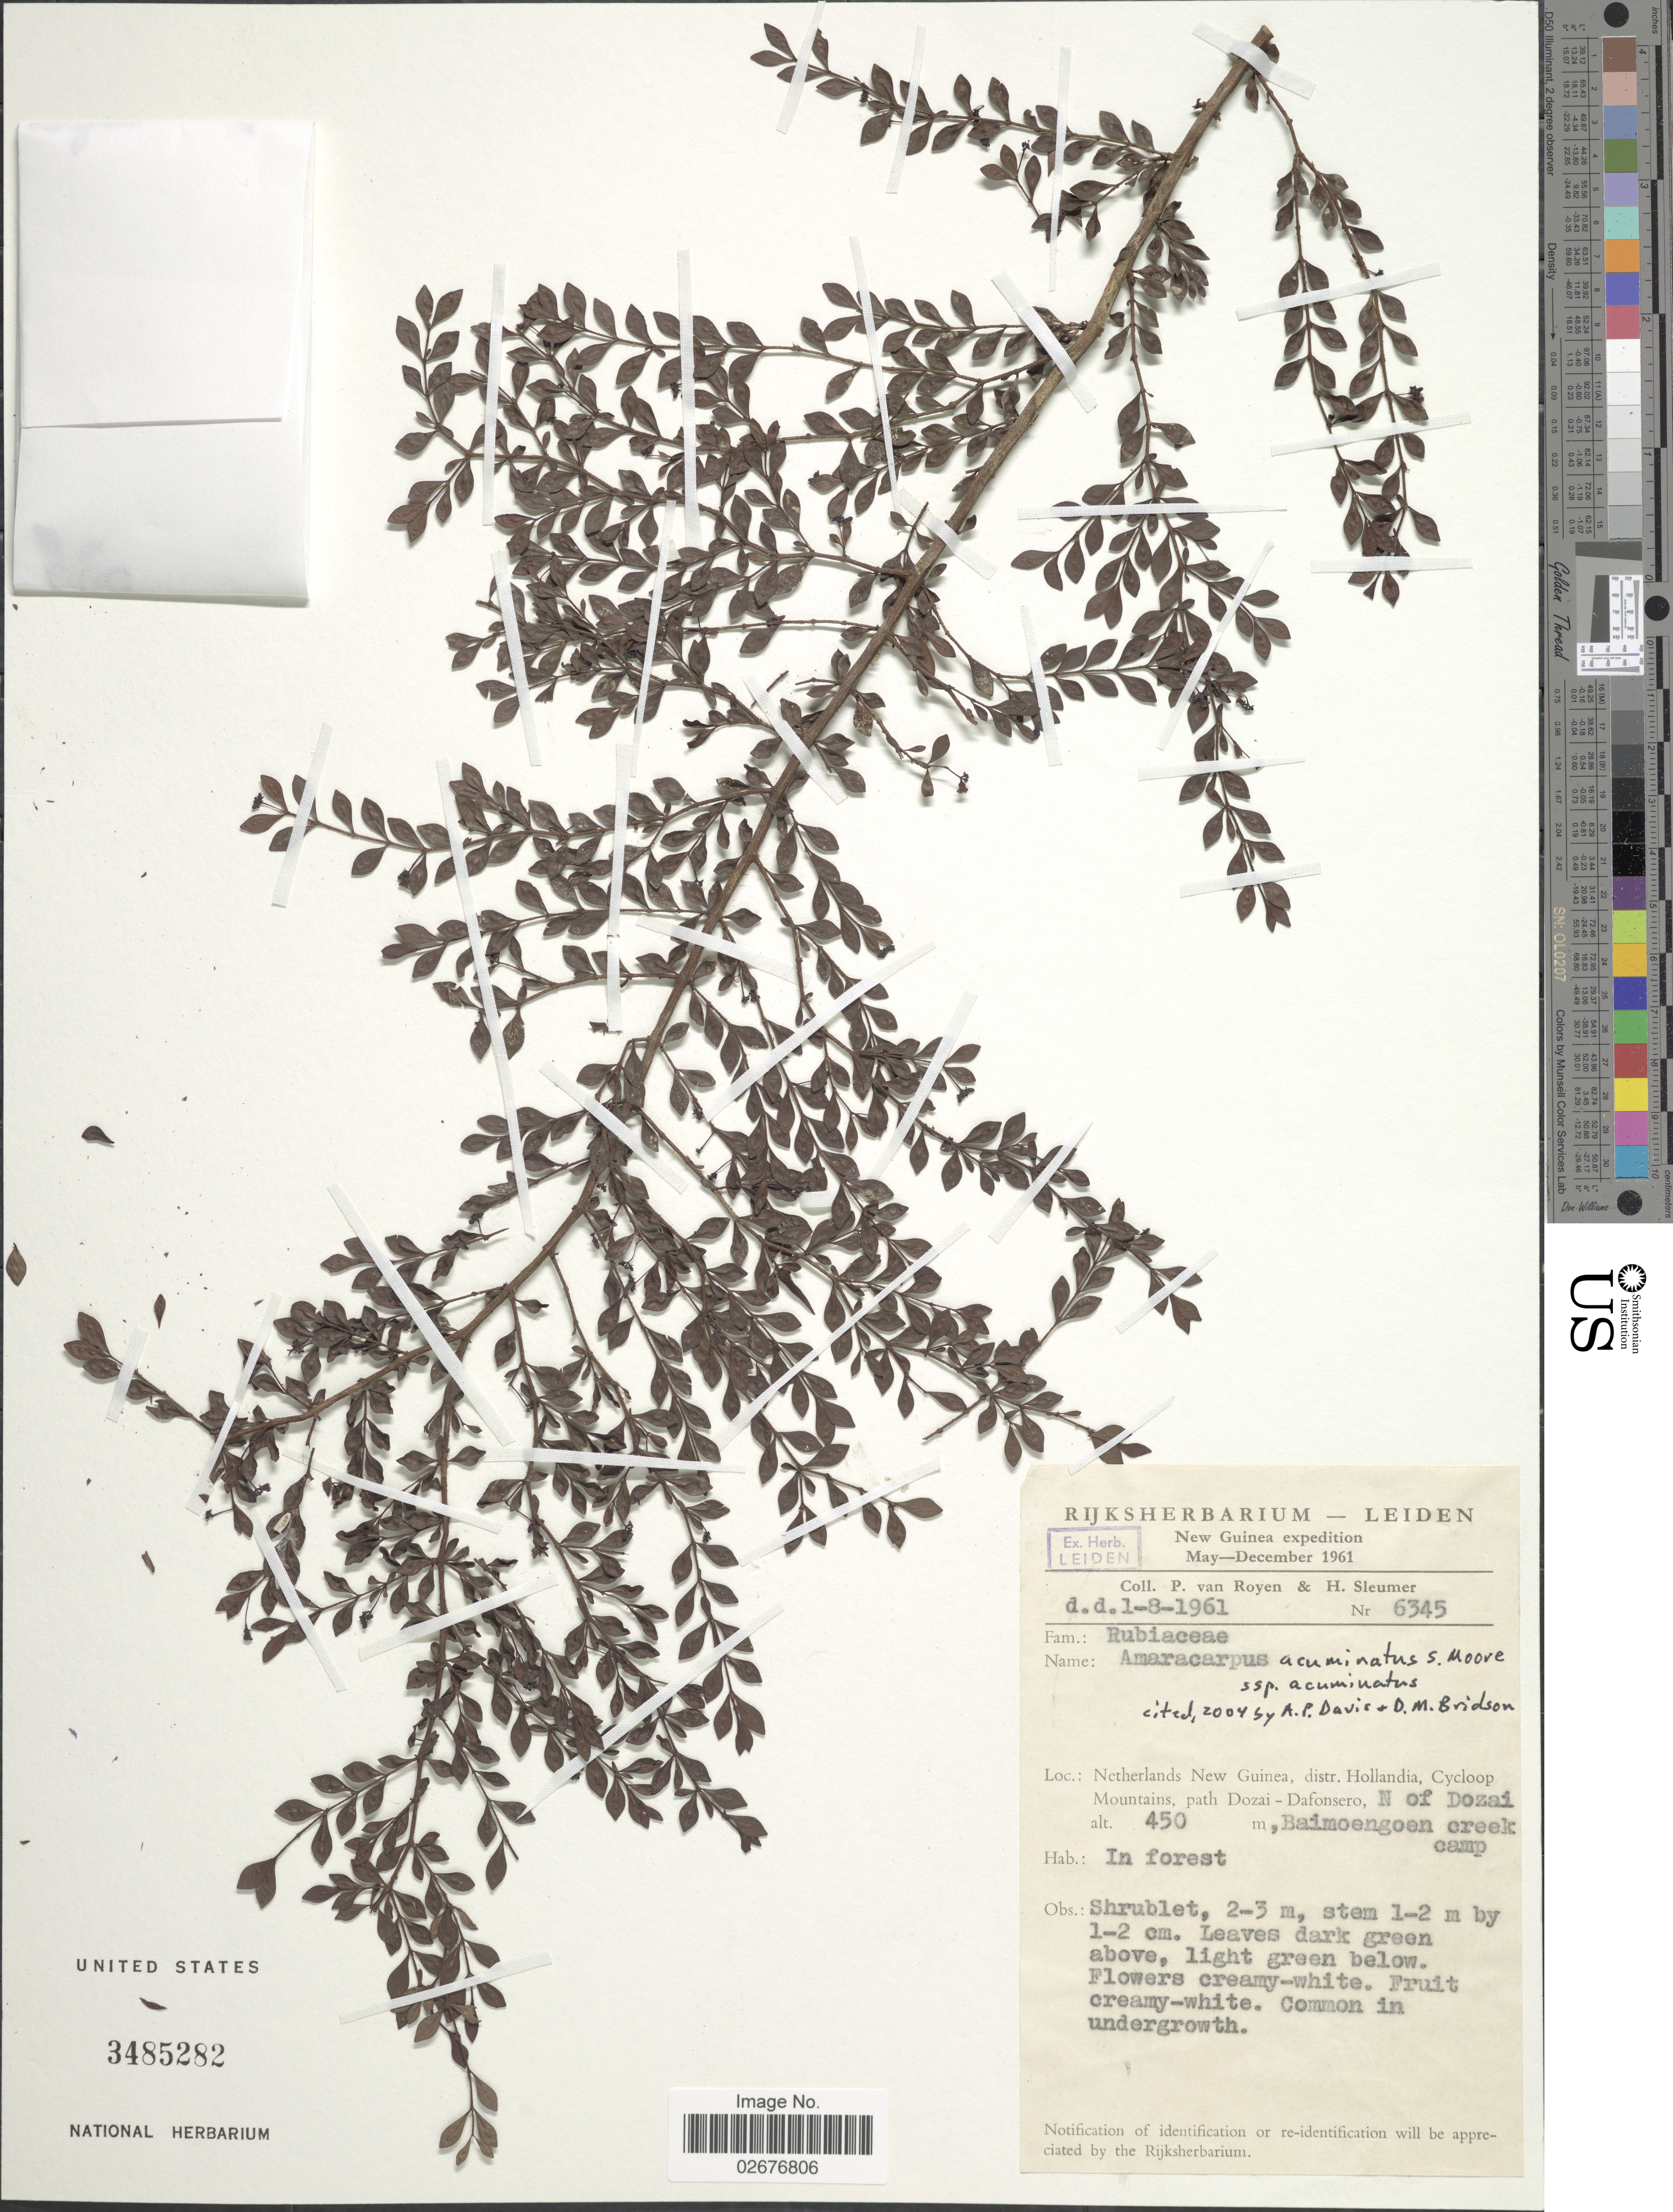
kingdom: Plantae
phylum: Tracheophyta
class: Magnoliopsida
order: Gentianales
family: Rubiaceae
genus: Amaracarpus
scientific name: Amaracarpus acuminatus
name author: S. Moore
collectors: P. van Royen & H. O. Sleumer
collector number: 6345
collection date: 1961-08-01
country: Indonesia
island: New Guinea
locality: Netherlands New Guinea, distr. Hollandia, Cycloop Mountains, path Dozai-Dafonsero, N of Dozai, Baimoegoen creek camp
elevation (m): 450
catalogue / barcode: US 3485282